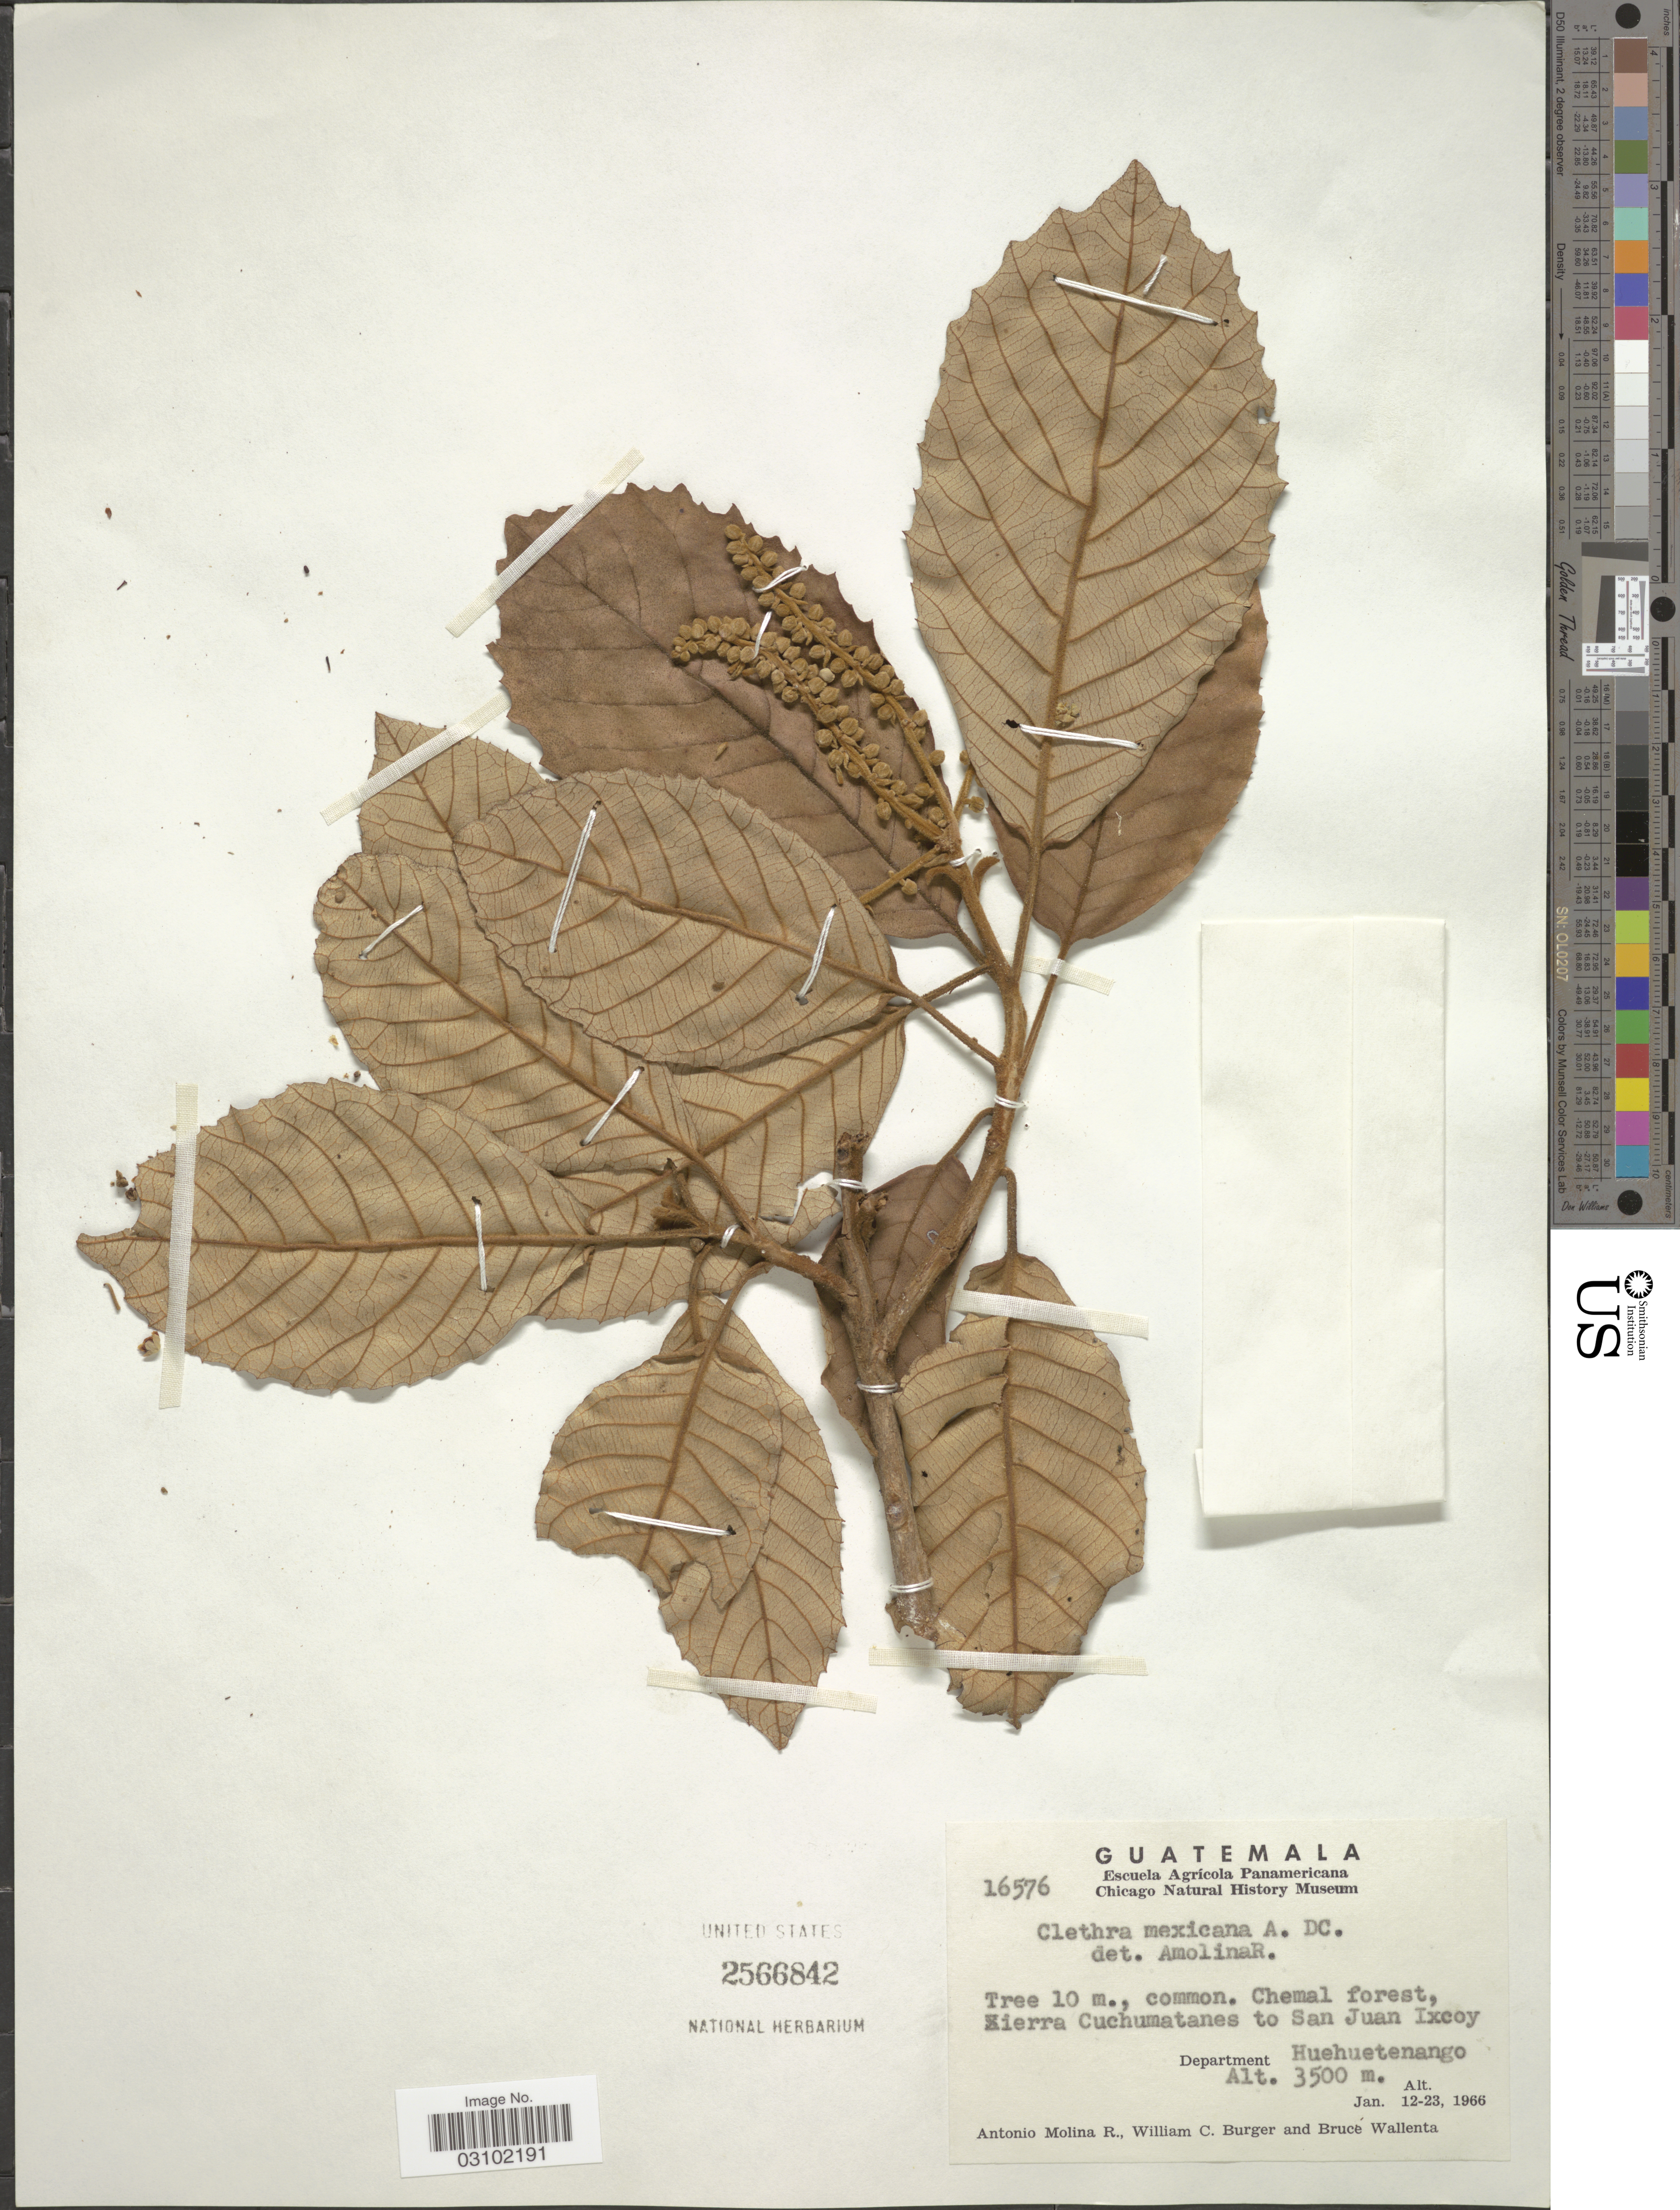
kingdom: Plantae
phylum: Tracheophyta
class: Magnoliopsida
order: Ericales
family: Clethraceae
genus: Clethra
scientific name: Clethra mexicana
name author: A. DC.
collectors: A. Molina R., W. Burger & B. Wallenta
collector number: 16576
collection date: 1966-01-12/1966-01-23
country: Guatemala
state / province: Huehuetenango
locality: Chemal forest, Sierra Cuchumatanes to San JUan Ixcoy, Department Huehuetenango.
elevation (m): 3500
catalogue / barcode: US 2566842